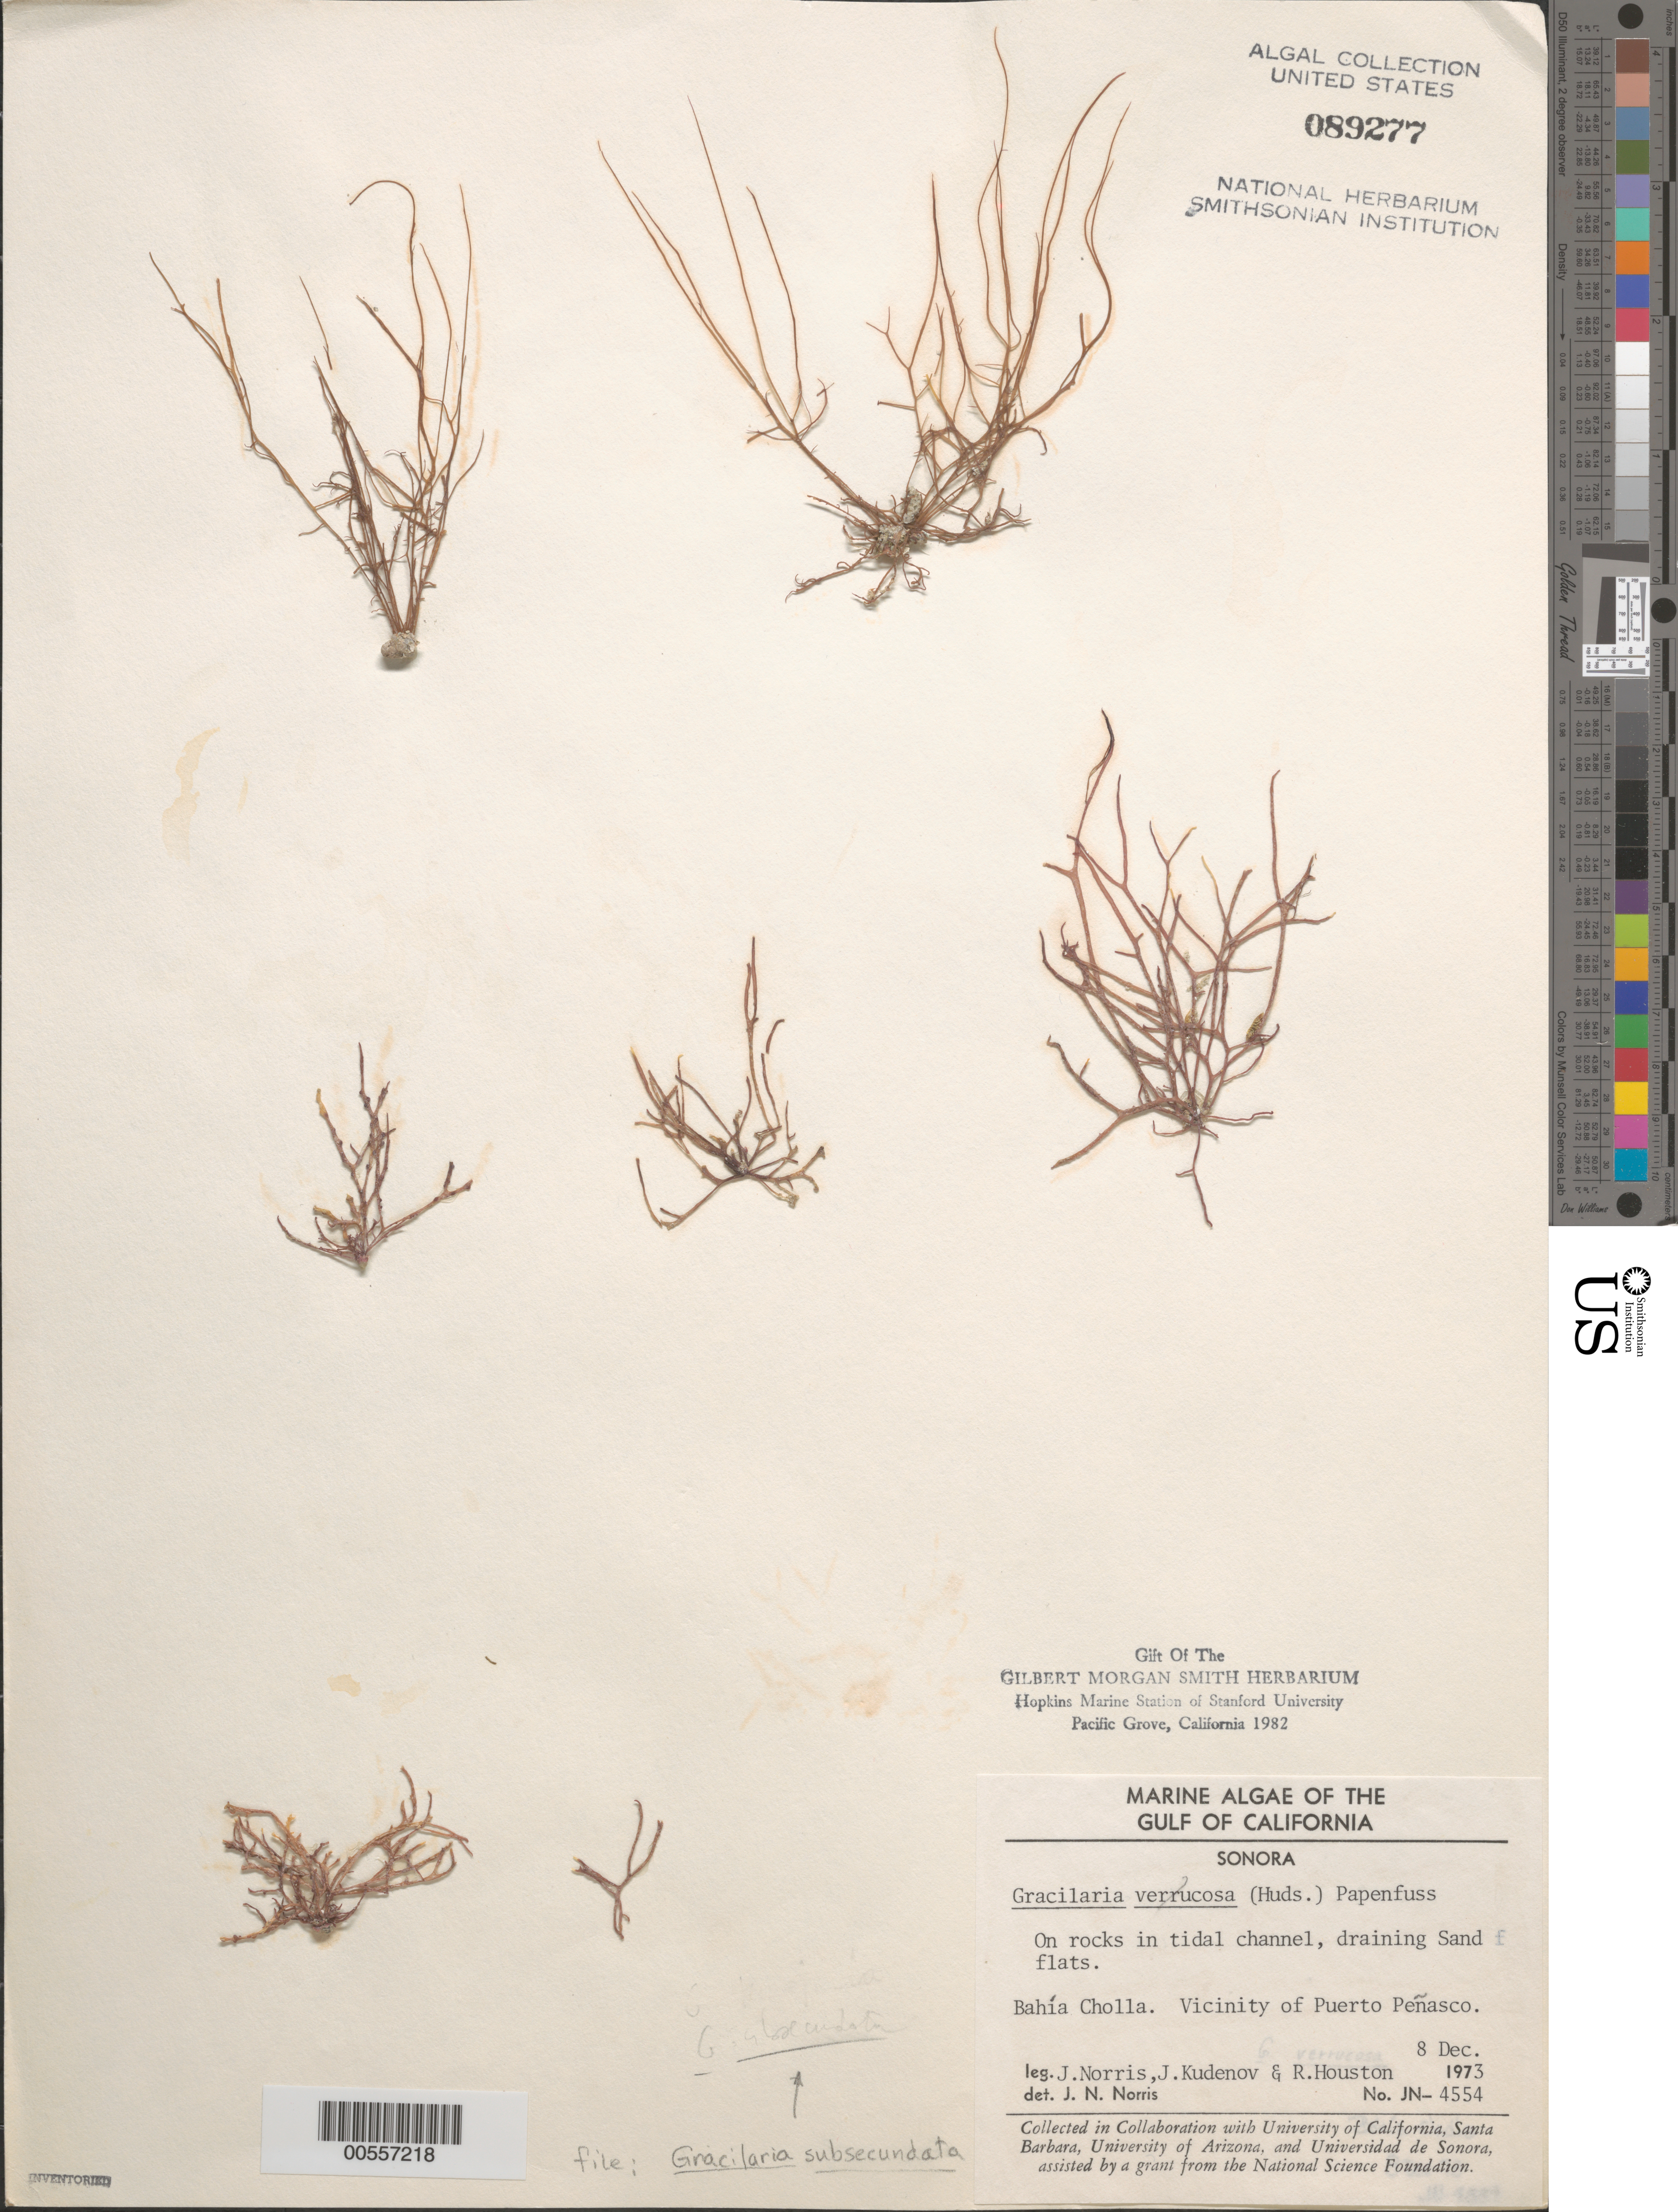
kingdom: Plantae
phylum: Rhodophyta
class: Florideophyceae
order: Gracilariales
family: Gracilariaceae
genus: Gracilaria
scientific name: Gracilaria subsecundata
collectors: J. N. Norris, J. Kudenov & R. Houston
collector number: JN-4554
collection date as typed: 08 Dec 1973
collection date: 1973-12-08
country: Mexico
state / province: Sonora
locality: Bahia Cholla, Puerto Penasco area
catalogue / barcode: US 89277